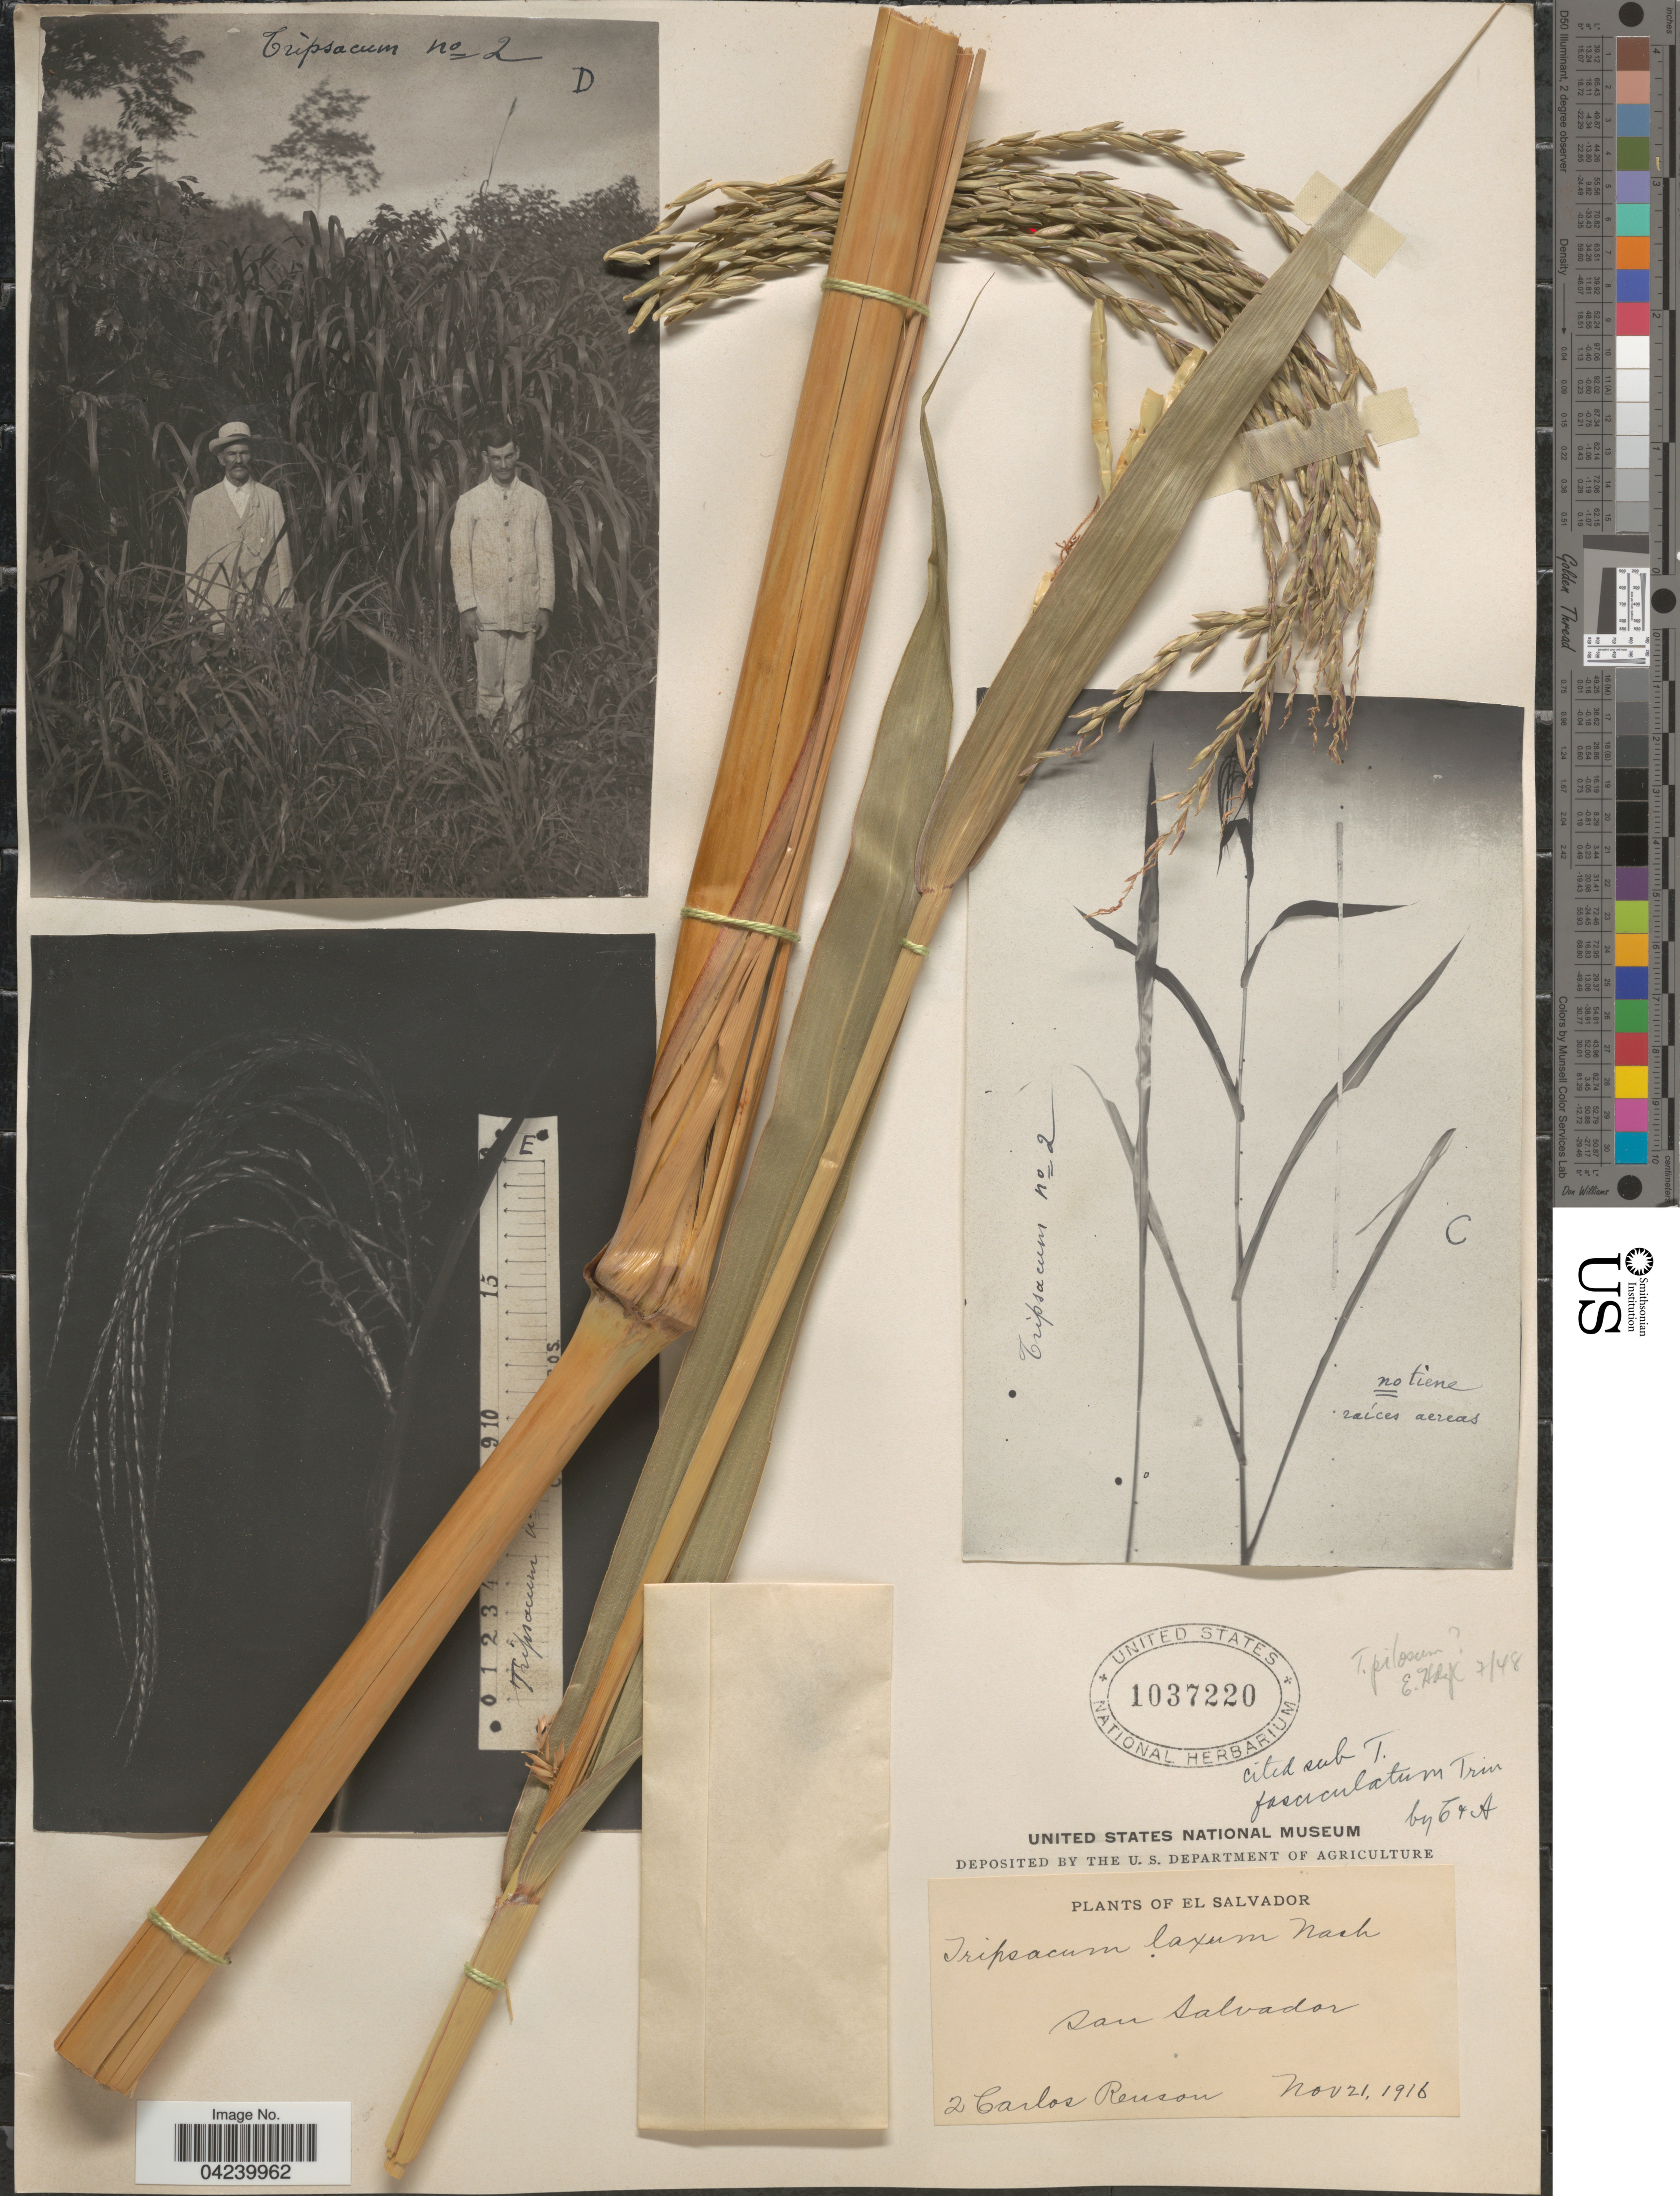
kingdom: Plantae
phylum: Tracheophyta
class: Liliopsida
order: Poales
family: Poaceae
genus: Tripsacum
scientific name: Tripsacum laxum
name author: Nash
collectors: C. Renson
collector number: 2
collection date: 1916-11-21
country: El Salvador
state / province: San Salvador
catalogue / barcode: US 1037220